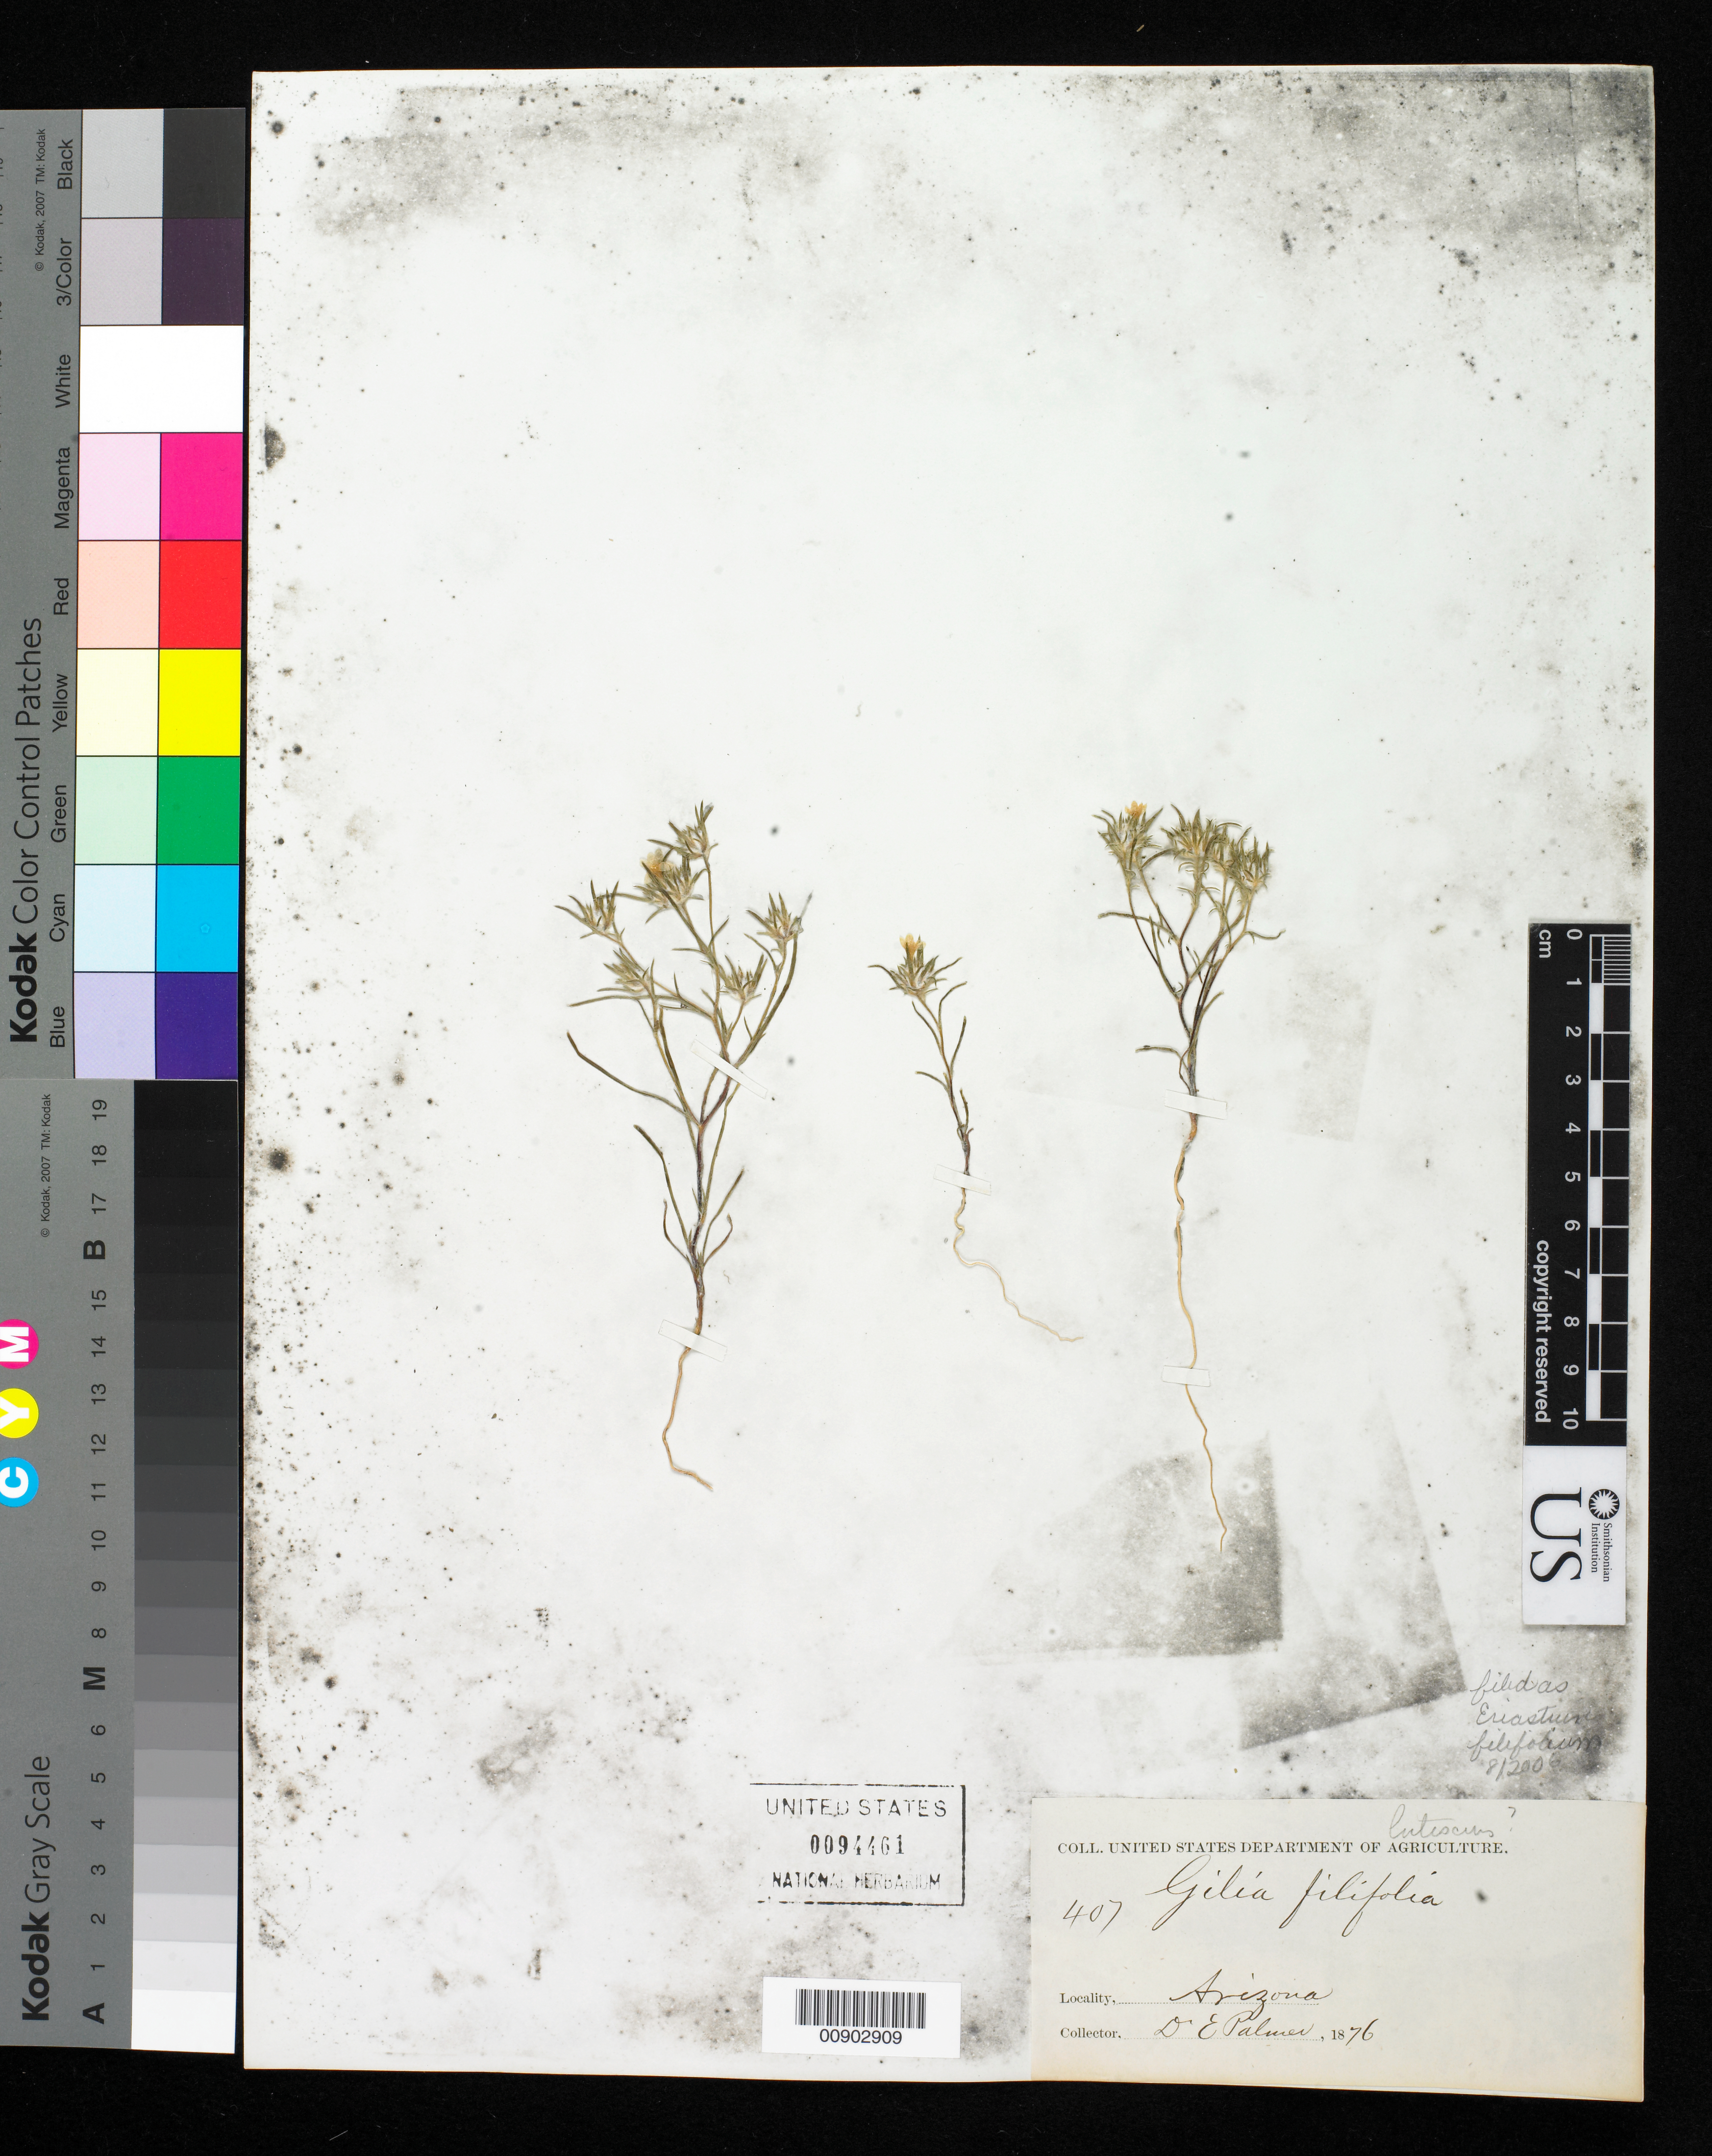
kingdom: Plantae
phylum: Tracheophyta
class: Magnoliopsida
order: Ericales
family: Polemoniaceae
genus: Eriastrum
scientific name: Eriastrum filifolium (Nutt.) Wooton & Standl.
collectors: E. Palmer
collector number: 407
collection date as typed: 1876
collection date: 1876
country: United States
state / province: Arizona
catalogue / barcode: US 94461